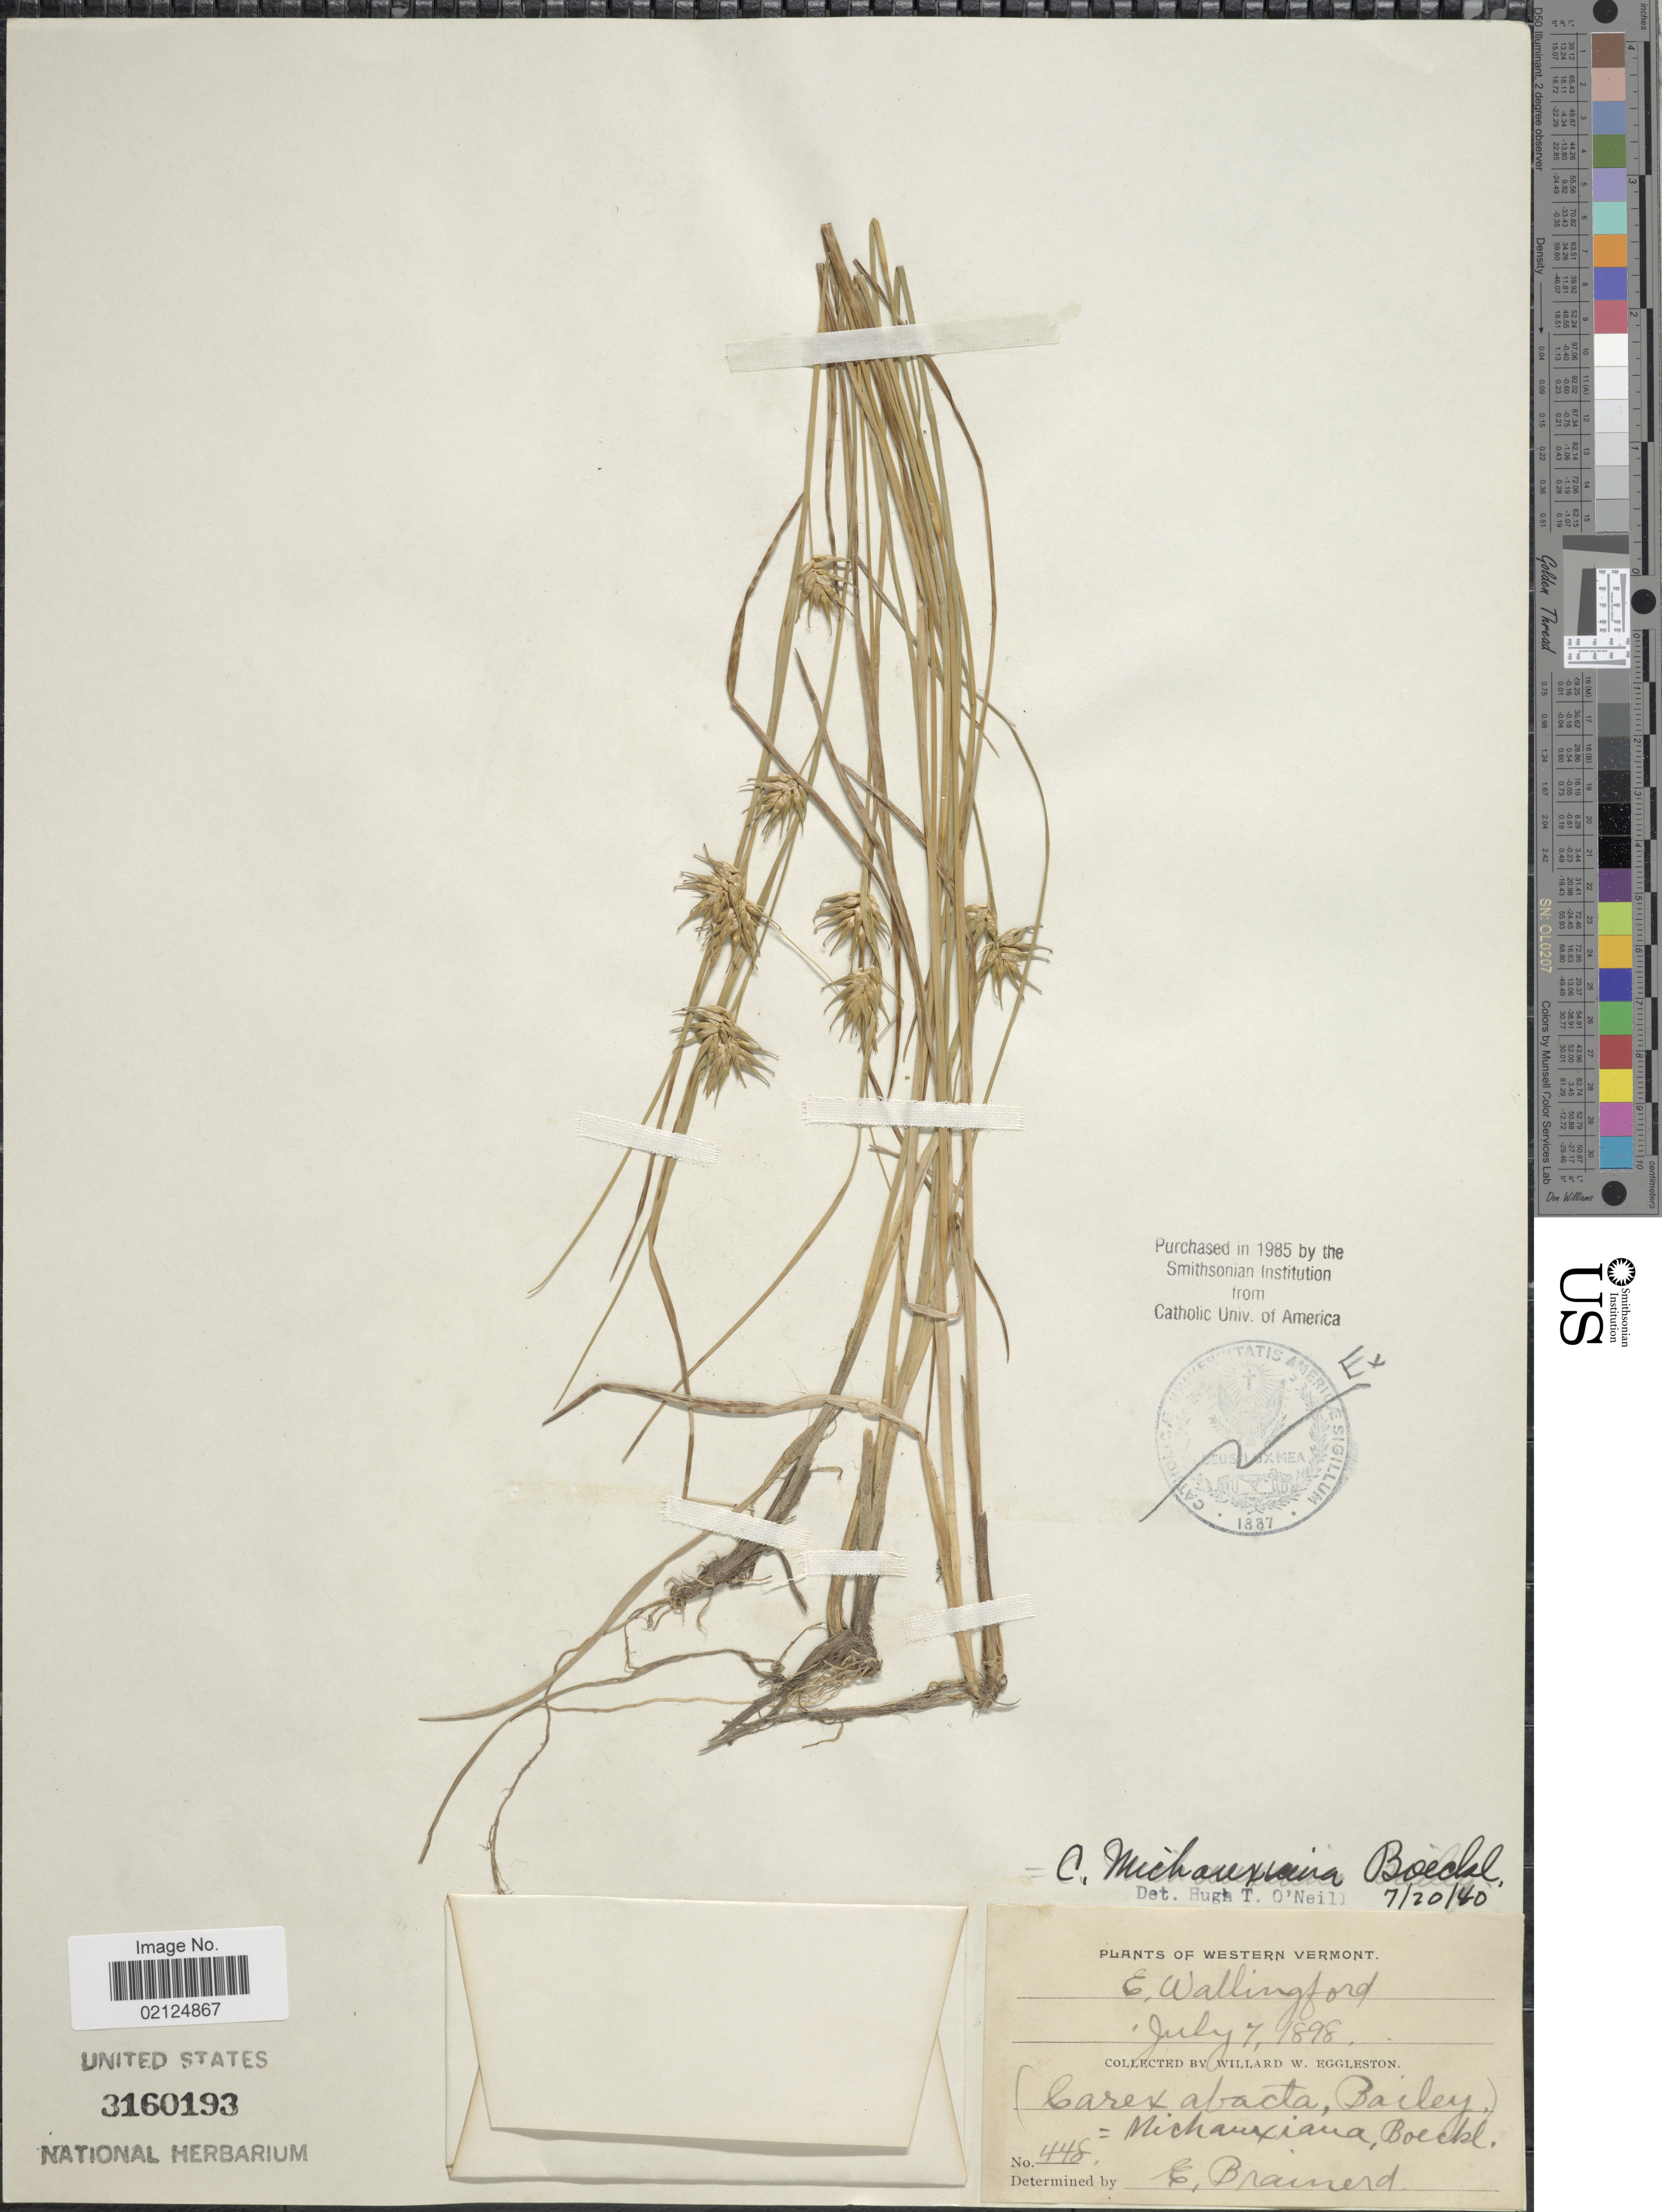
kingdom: Plantae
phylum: Tracheophyta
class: Liliopsida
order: Poales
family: Cyperaceae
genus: Carex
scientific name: Carex michauxiana subsp. michauxiana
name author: Boeckeler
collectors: W. W. Eggleston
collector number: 448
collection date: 1898-07-07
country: United States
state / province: Vermont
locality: Western Vermont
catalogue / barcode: US 3160193